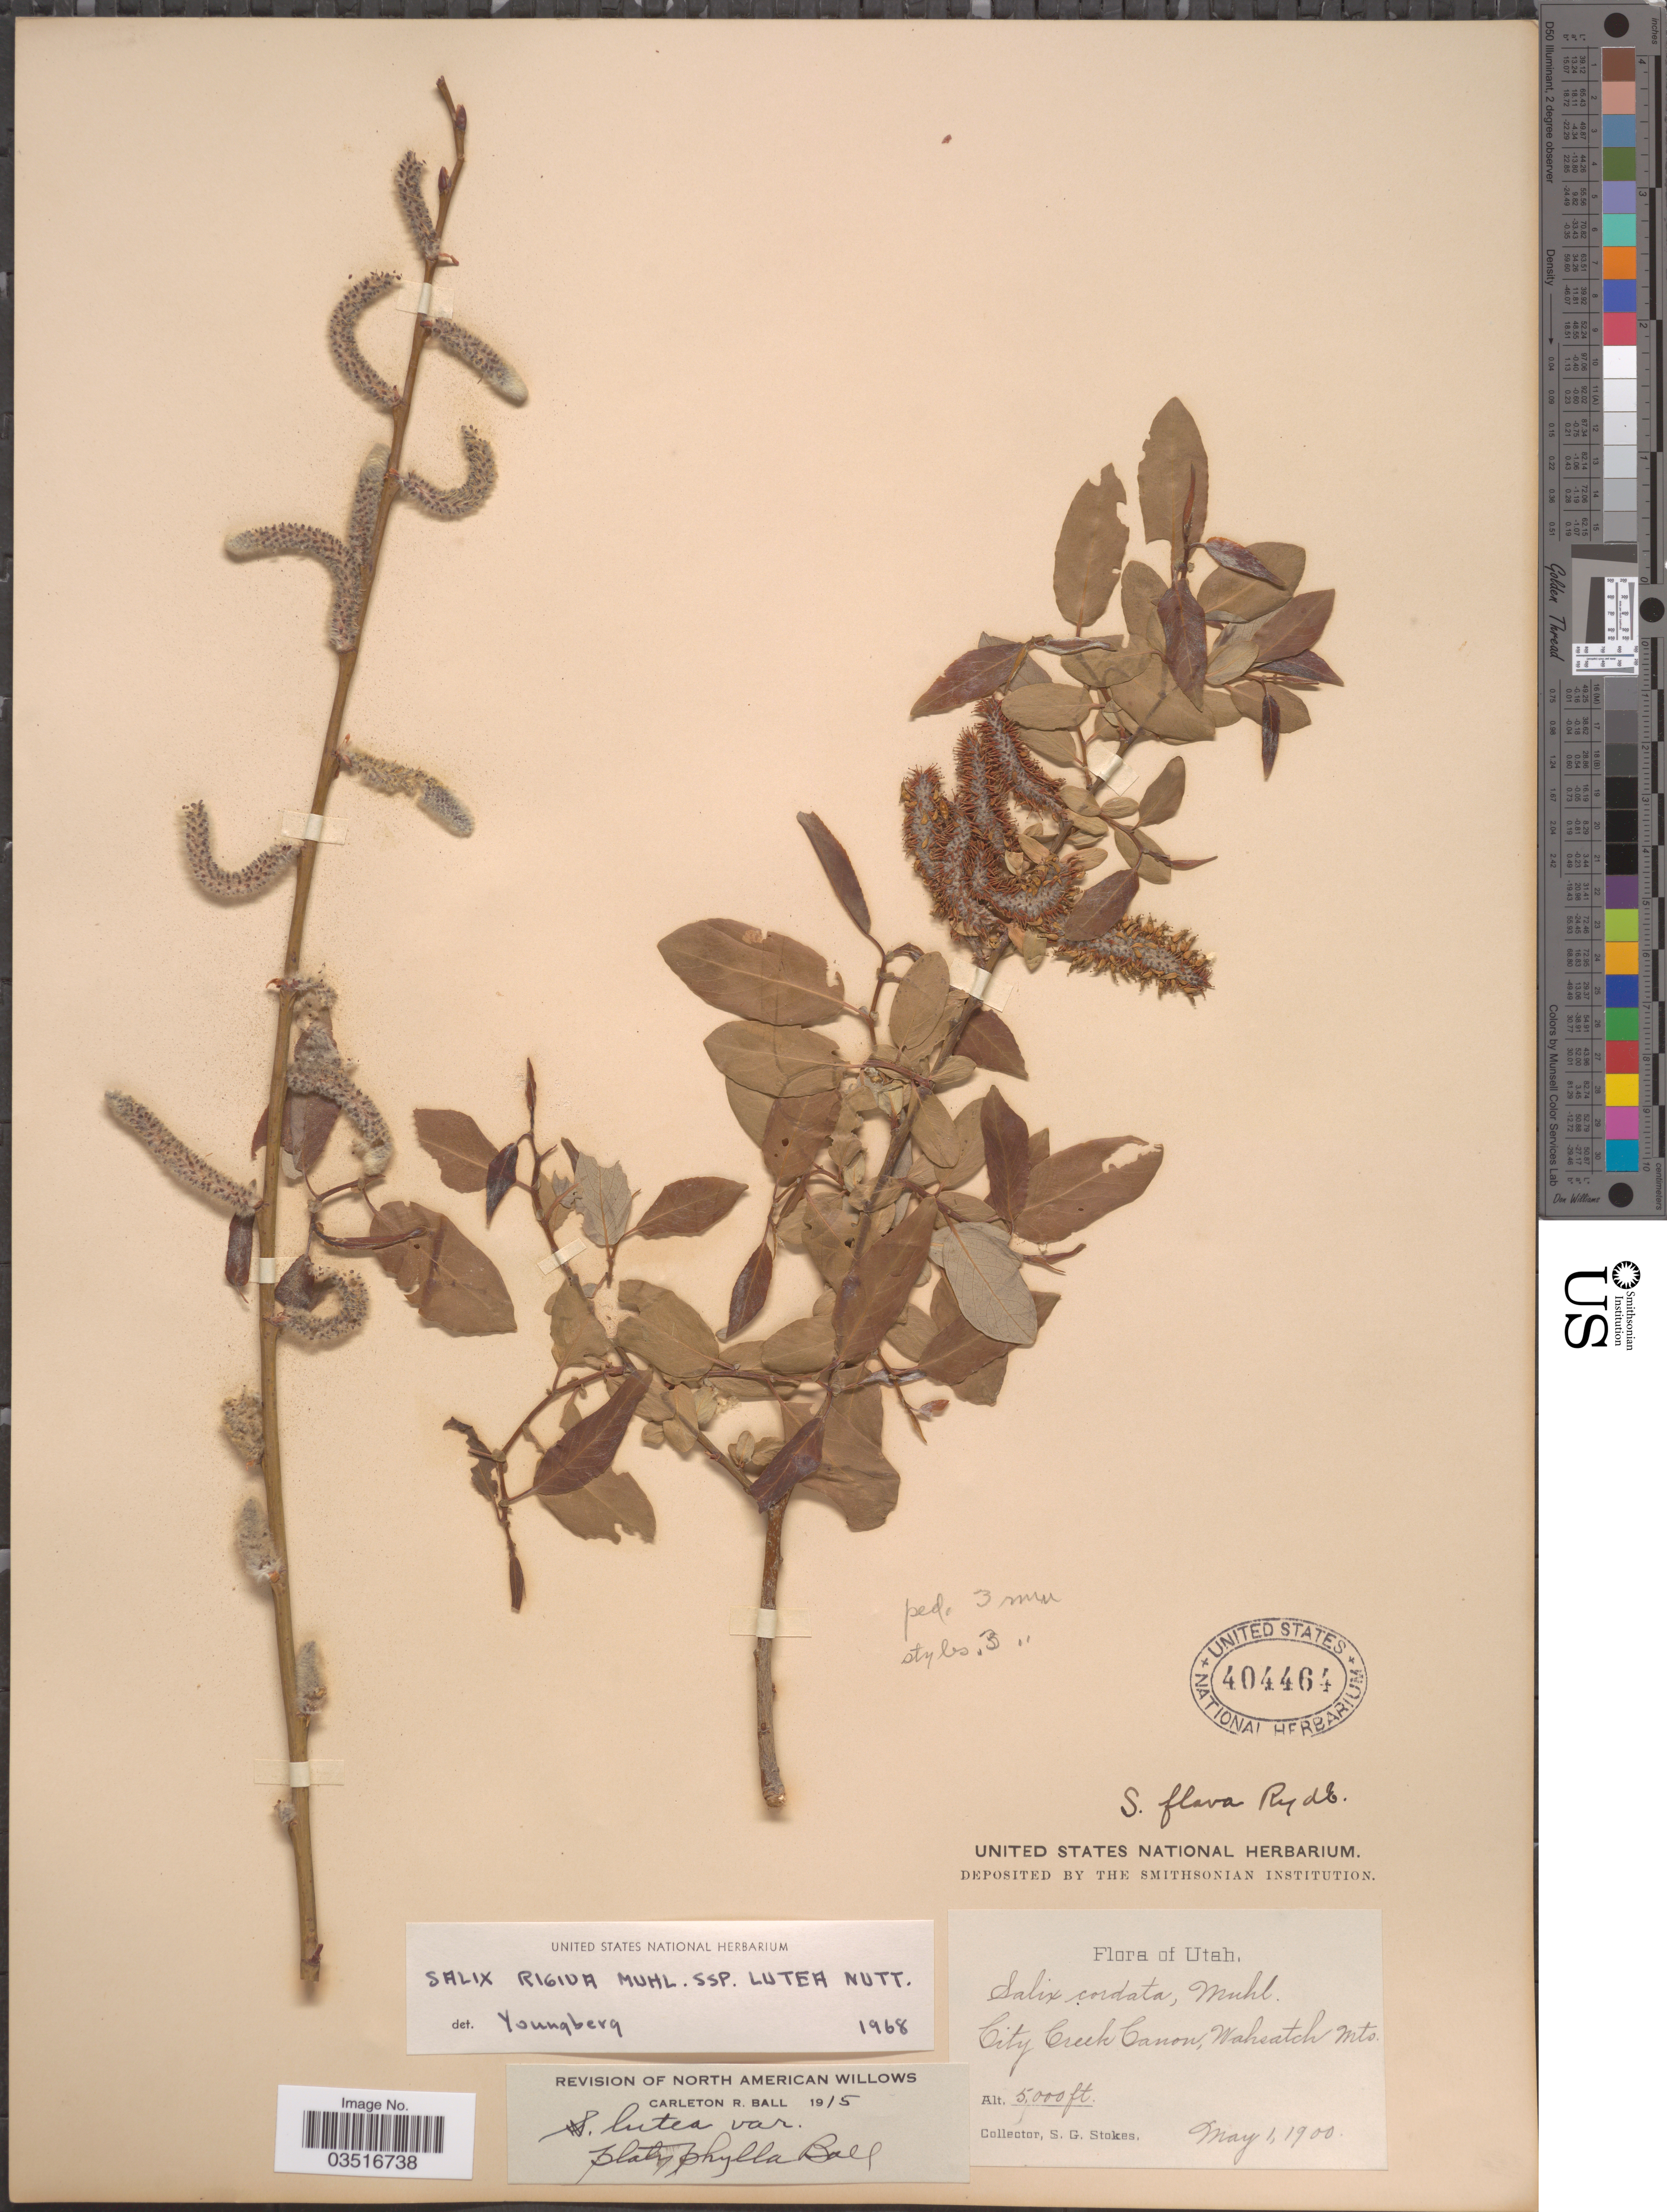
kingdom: Plantae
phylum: Tracheophyta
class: Magnoliopsida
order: Malpighiales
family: Salicaceae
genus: Salix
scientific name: Salix rigida subsp. lutea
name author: Nutt.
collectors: S. G. Stokes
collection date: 1900-05-01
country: United States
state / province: Utah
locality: City Creek Canon, Wahsatch Mts.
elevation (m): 1524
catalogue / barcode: US 404464